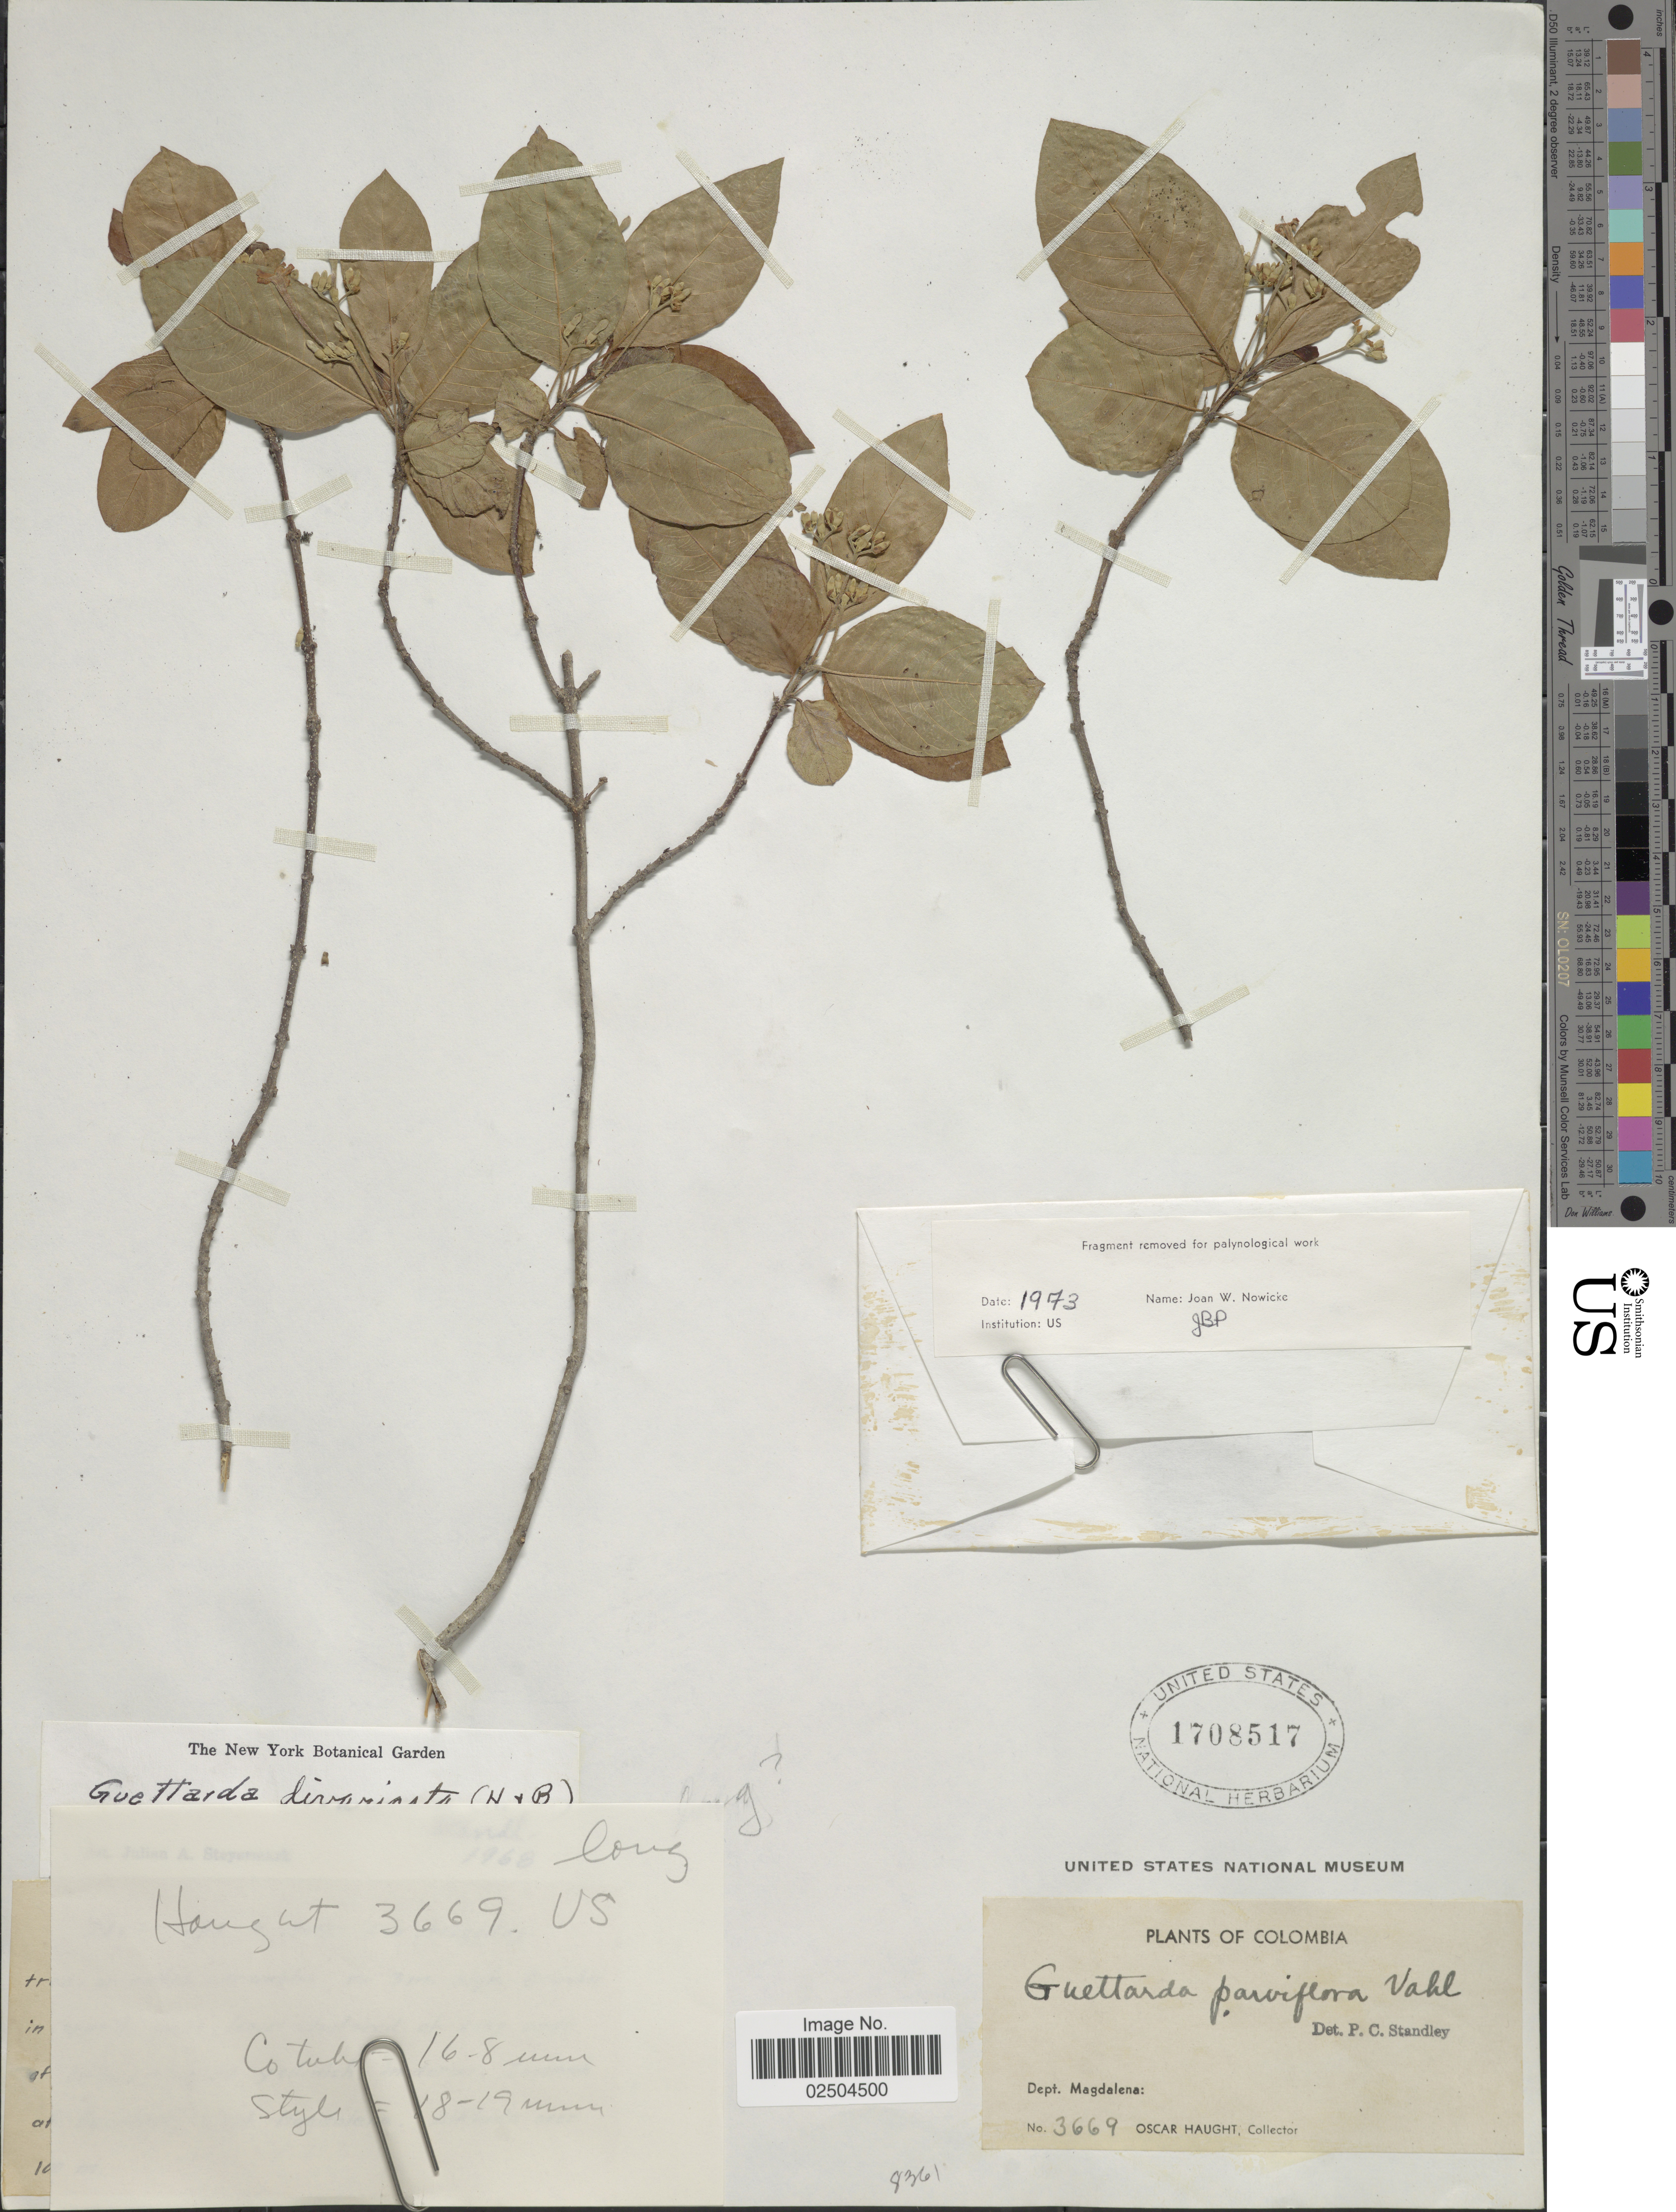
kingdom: Plantae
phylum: Tracheophyta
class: Magnoliopsida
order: Gentianales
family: Rubiaceae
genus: Guettarda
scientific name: Guettarda divaricata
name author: (Humb. & Bonpl. ex Roem. & Schult.) Standl.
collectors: O. L. Haught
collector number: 3669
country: Colombia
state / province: Magdalena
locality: Dept. Magdalena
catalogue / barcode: US 1708517